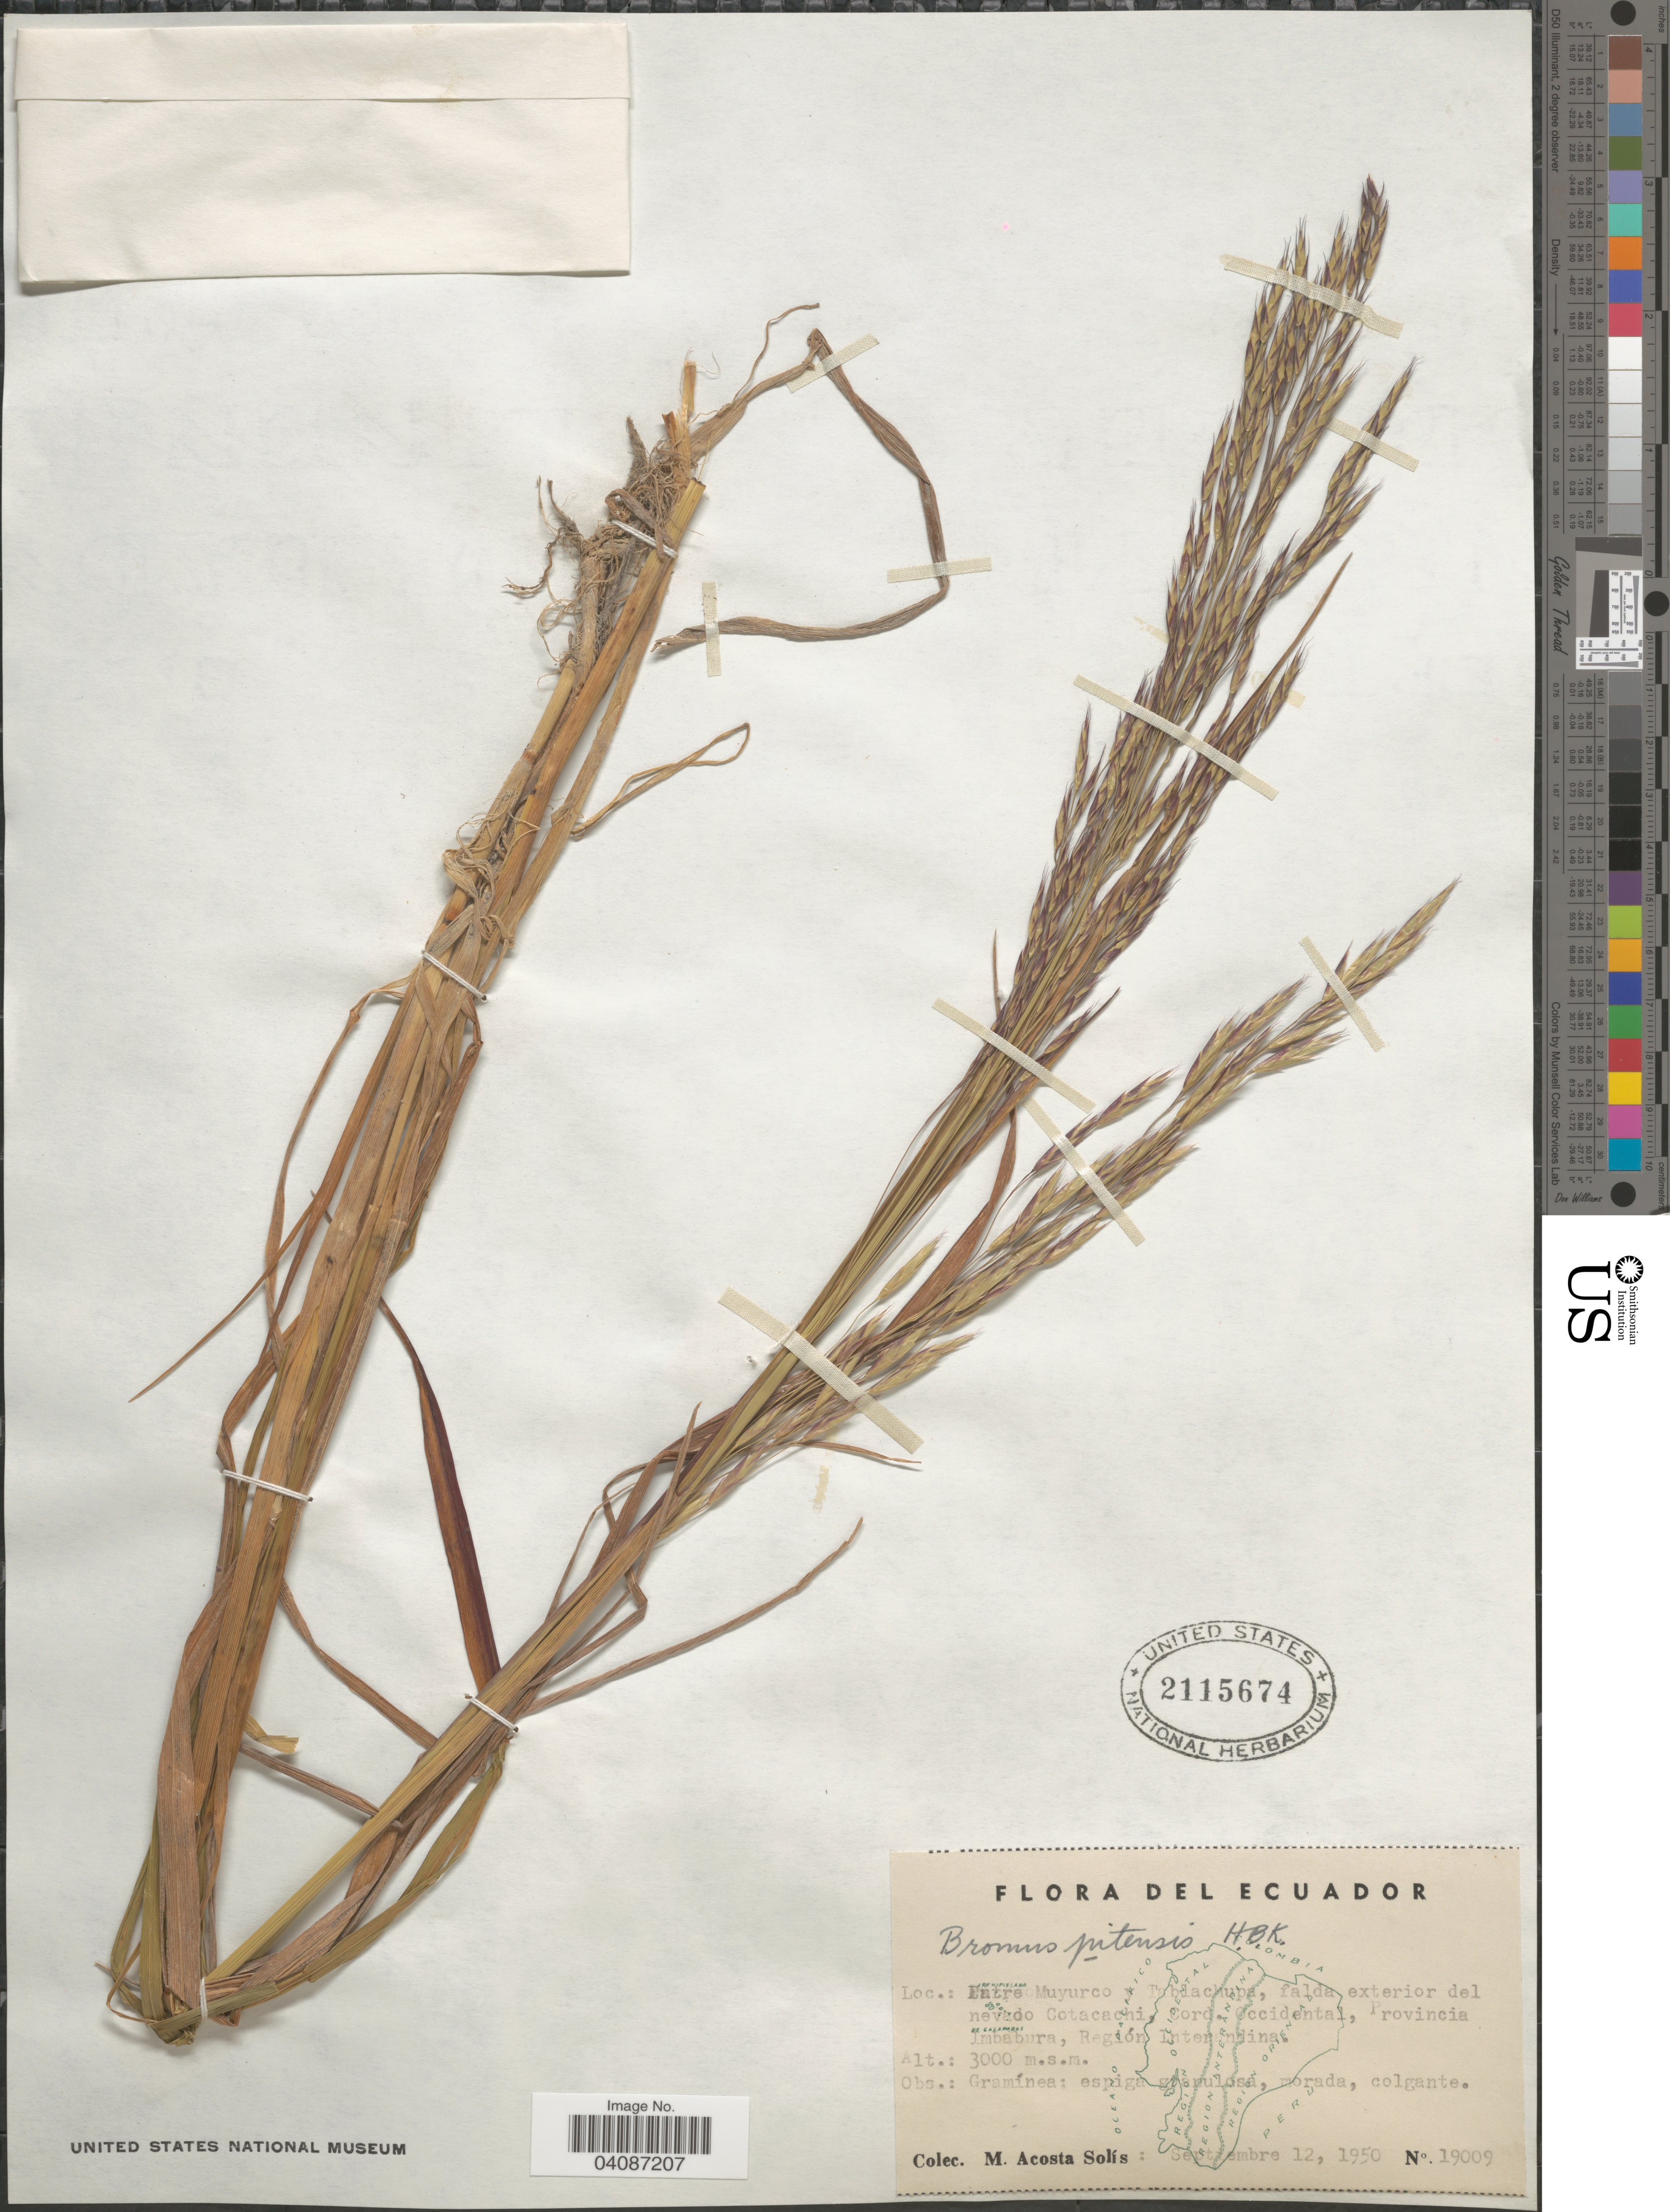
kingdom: Plantae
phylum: Tracheophyta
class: Liliopsida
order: Poales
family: Poaceae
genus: Bromus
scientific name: Bromus pitensis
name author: Kunth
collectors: M. Acosta Solis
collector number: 19009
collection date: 1950-09-12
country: Ecuador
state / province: Imbabura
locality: Entre Muyurco y Tablachupa, falda exterior del nevado Cotacachi, Cord. Occidental, Región Interandina.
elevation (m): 3000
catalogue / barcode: US 2115674